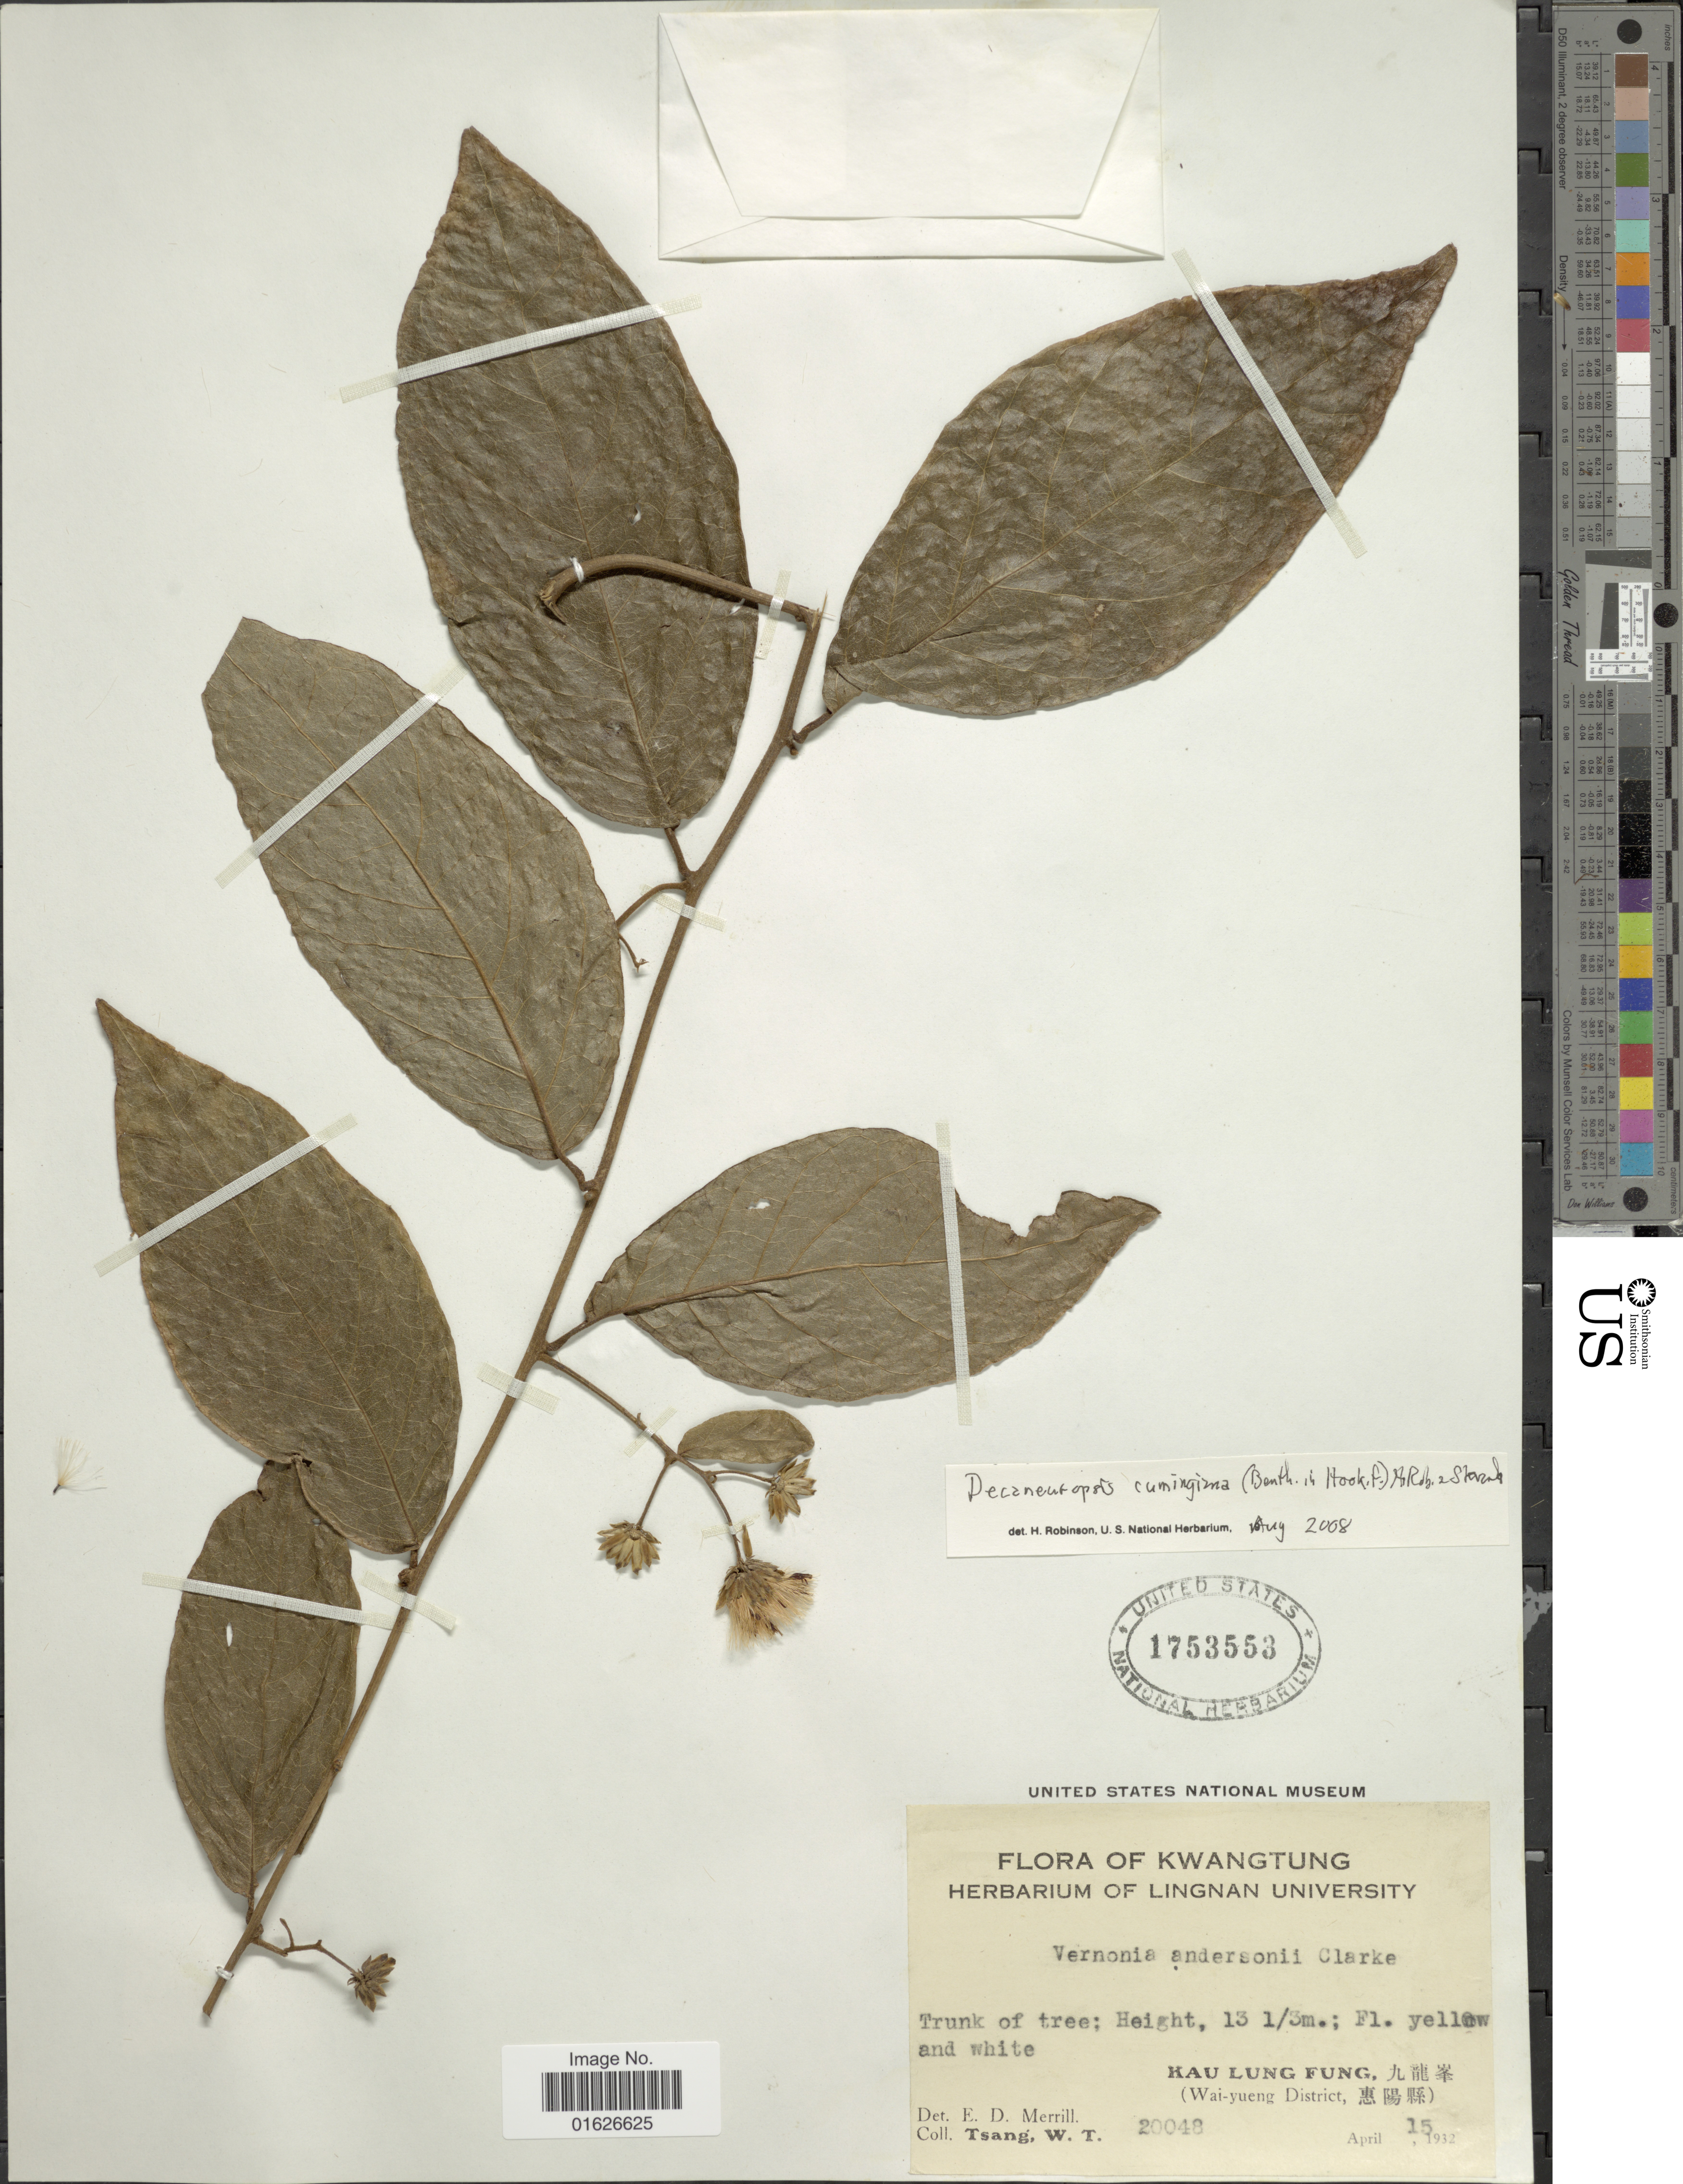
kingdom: Plantae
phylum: Tracheophyta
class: Magnoliopsida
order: Asterales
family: Asteraceae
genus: Decaneuropsis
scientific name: Decaneuropsis cumingiana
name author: (Benth.) H. Rob. & Skvarla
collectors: W. T. Tsang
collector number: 20048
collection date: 1932-04-15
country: China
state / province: Guangdong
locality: Kwatung,Kau Lung Fung, (Wai - yueng District, )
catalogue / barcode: US 1753553